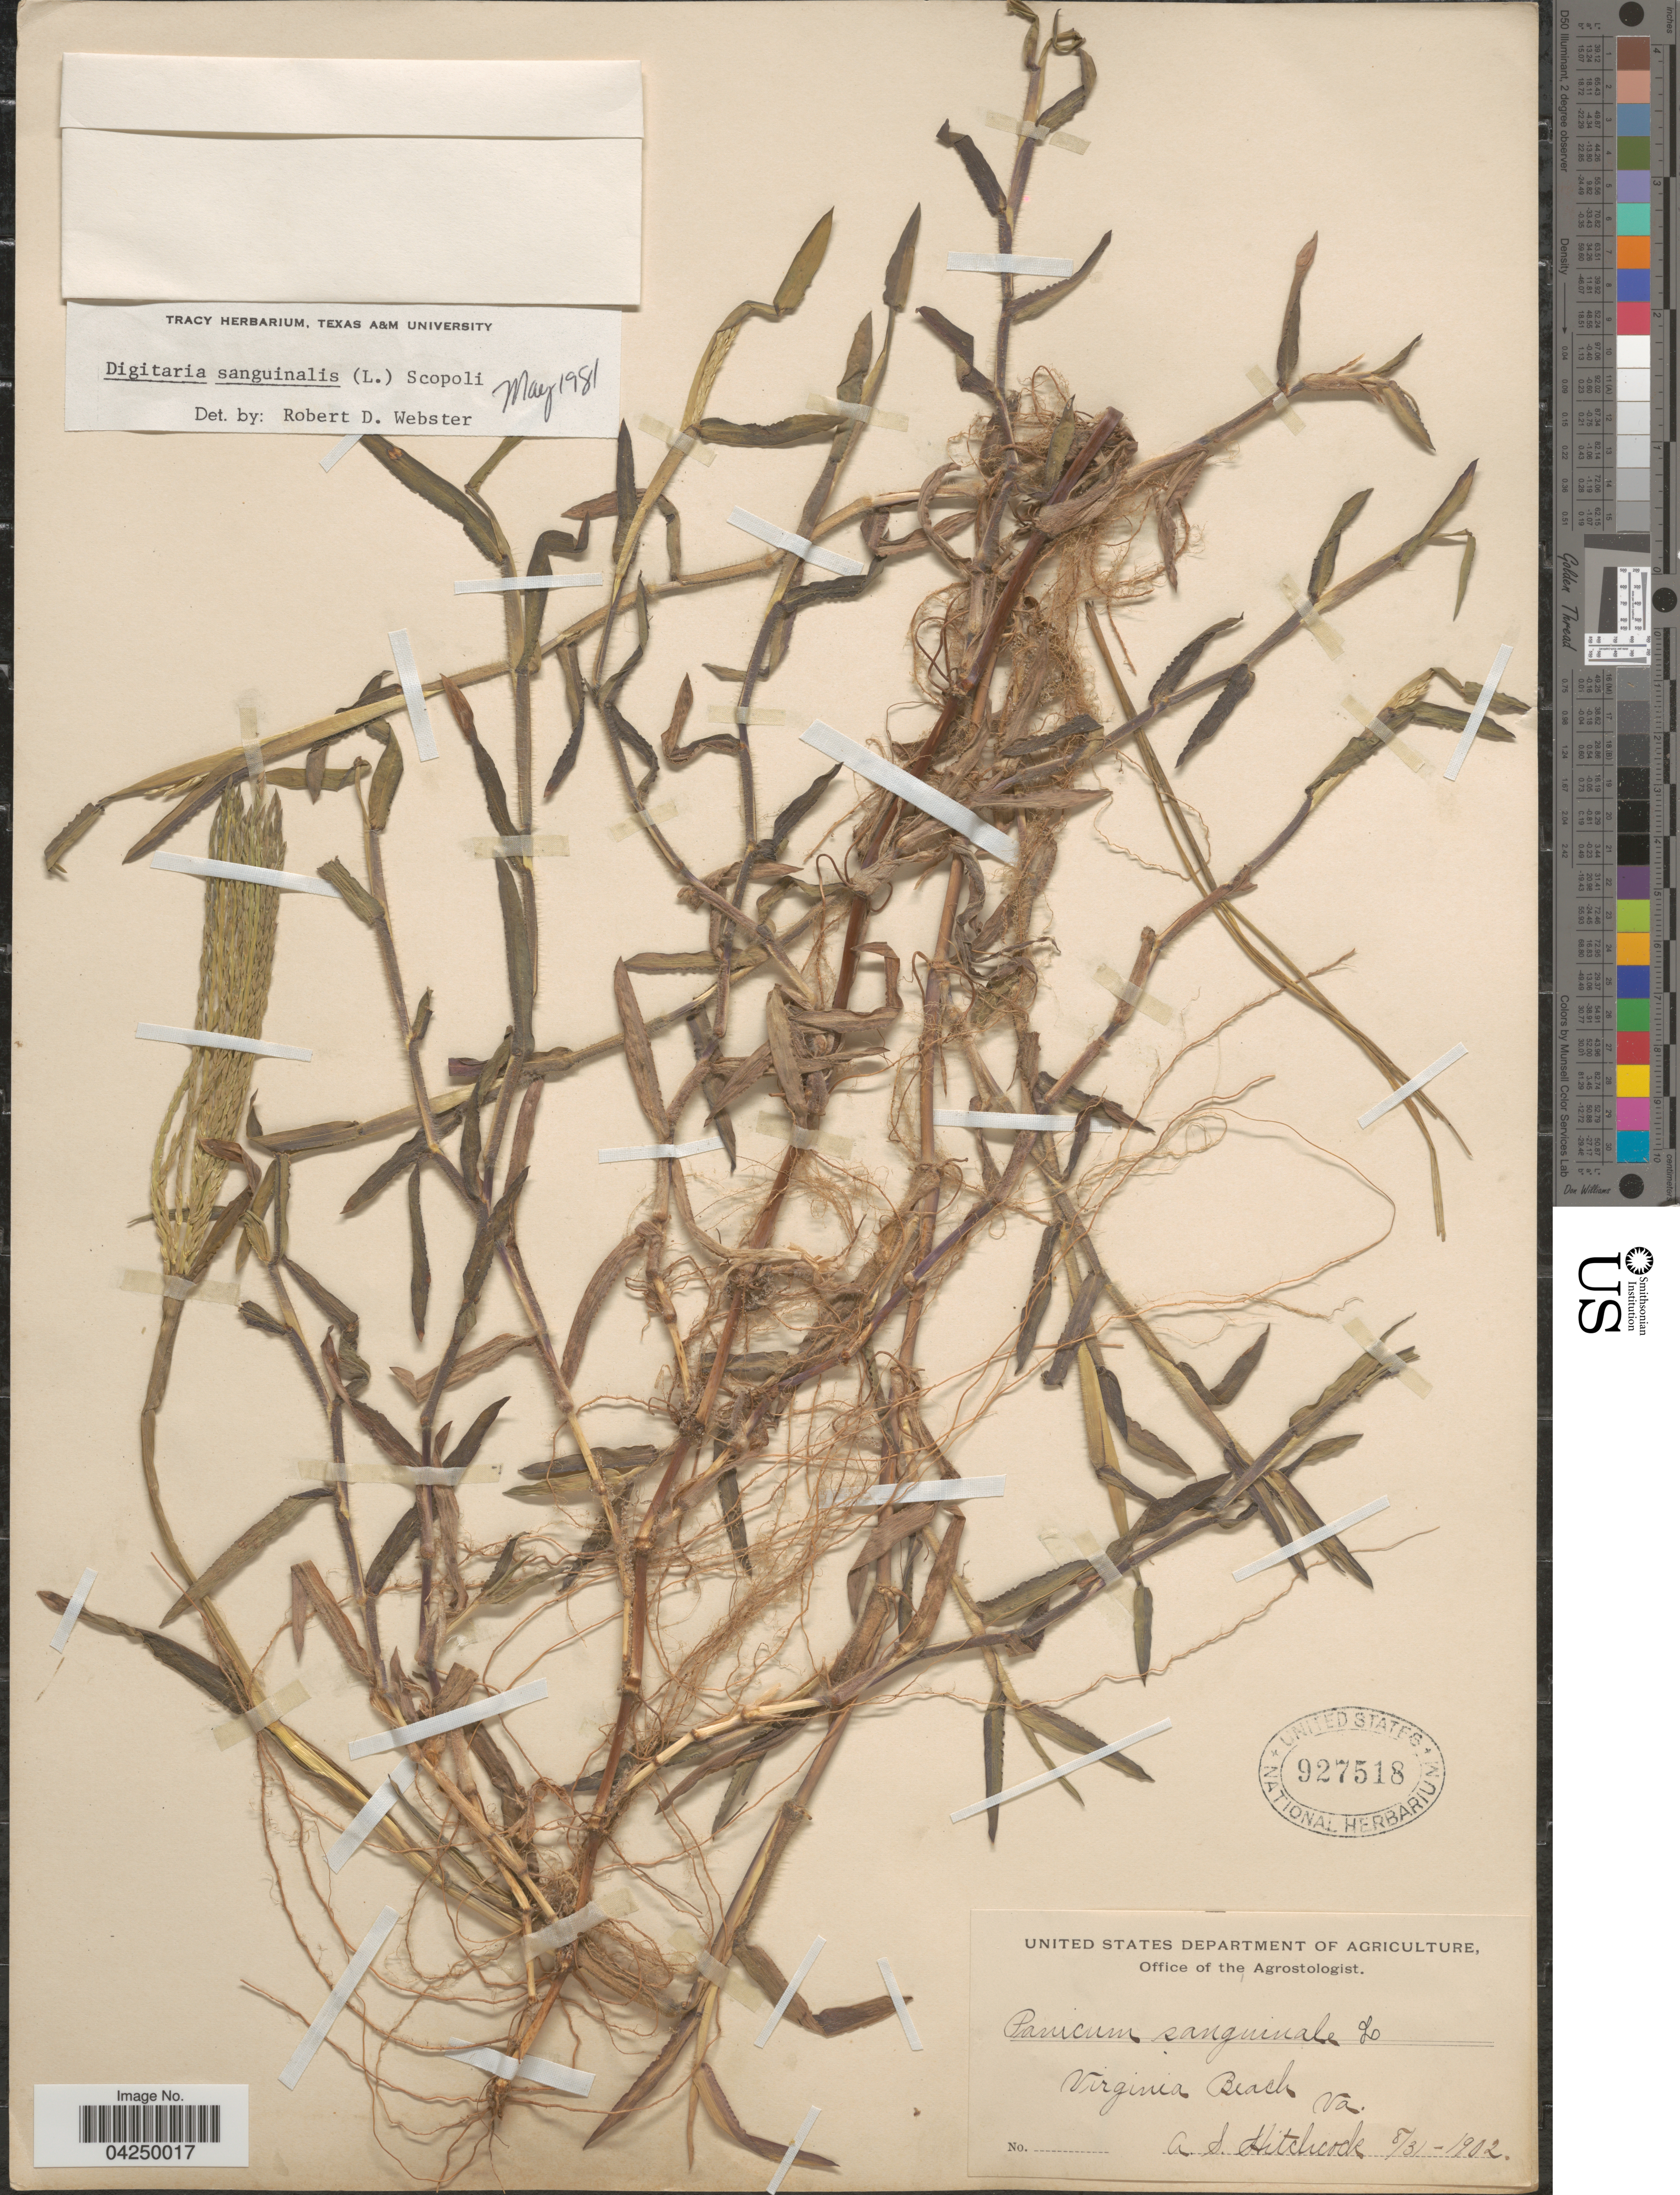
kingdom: Plantae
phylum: Tracheophyta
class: Liliopsida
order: Poales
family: Poaceae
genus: Digitaria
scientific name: Digitaria sanguinalis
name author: (L.) Scop.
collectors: A. S. Hitchcock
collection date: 1902-08-31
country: United States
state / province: Virginia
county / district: City of Virginia Beach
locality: Virginia Beach.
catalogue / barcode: US 927518